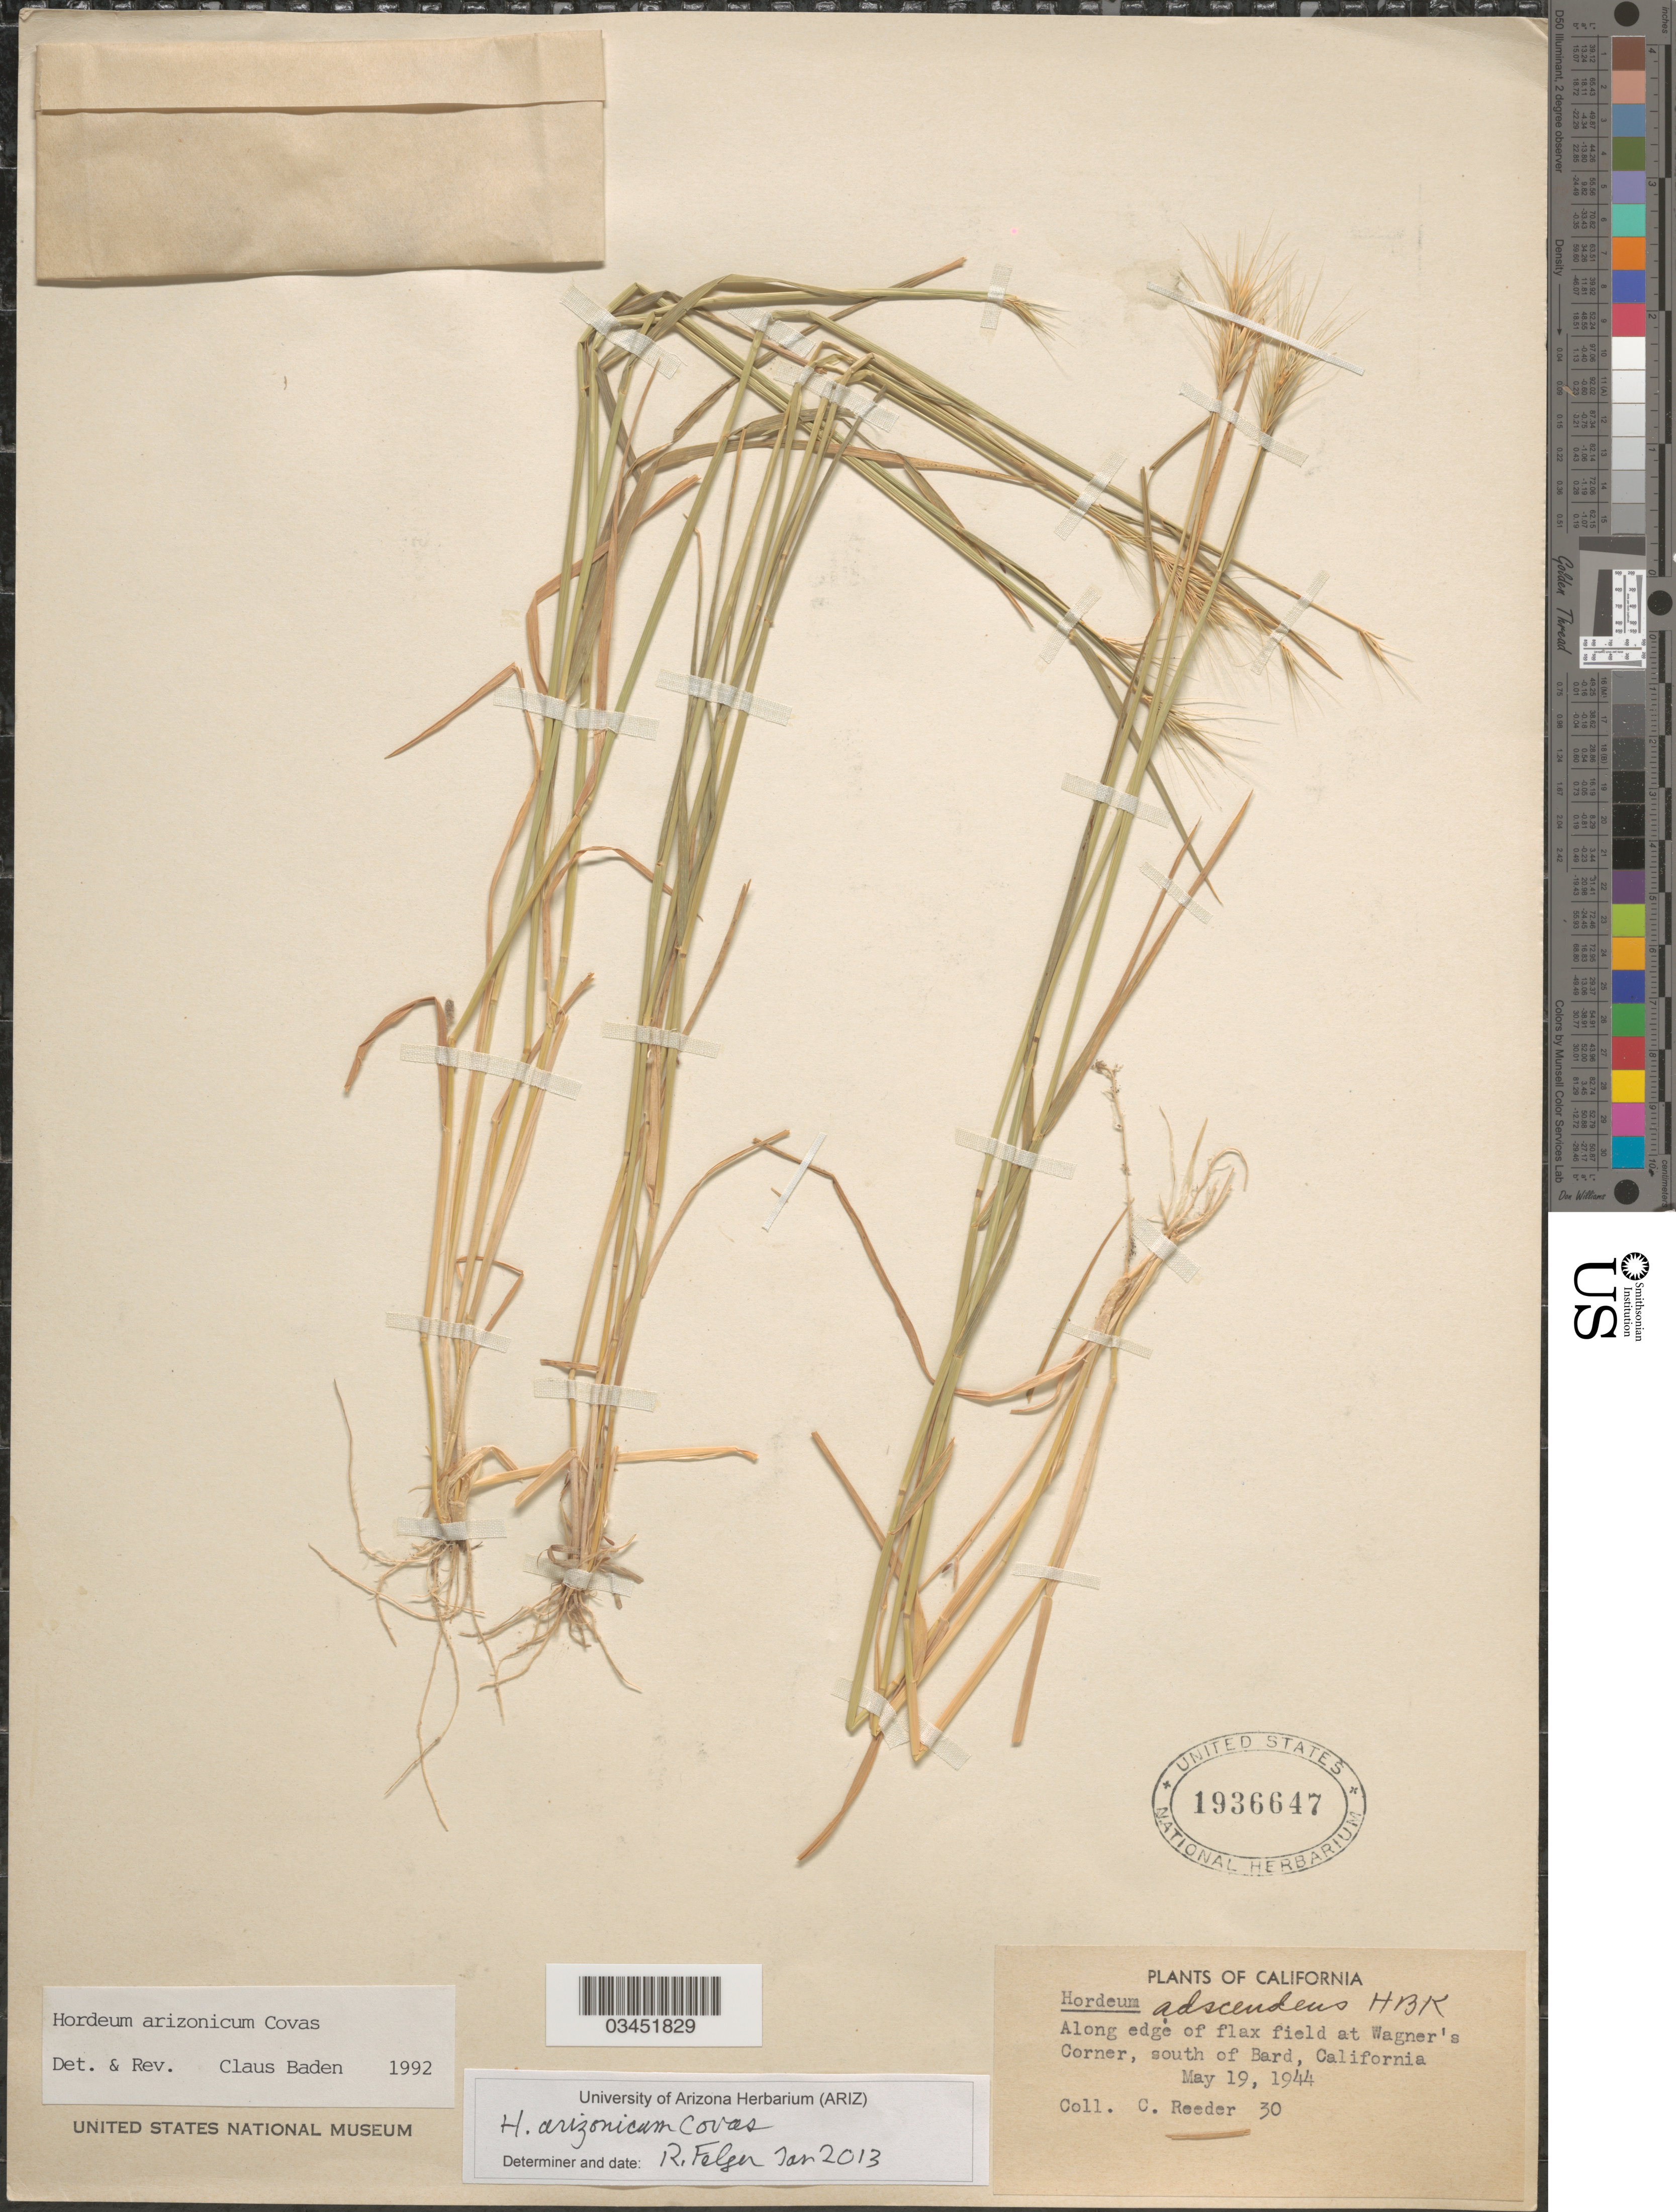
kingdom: Plantae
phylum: Tracheophyta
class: Liliopsida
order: Poales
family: Poaceae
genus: Hordeum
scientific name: Hordeum arizonicum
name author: Covas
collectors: C. Reeder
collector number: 30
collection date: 1944-05-19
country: United States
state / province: California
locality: Along edge of flax field at Wagner's Corner, south of Bard.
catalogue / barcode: US 1936647